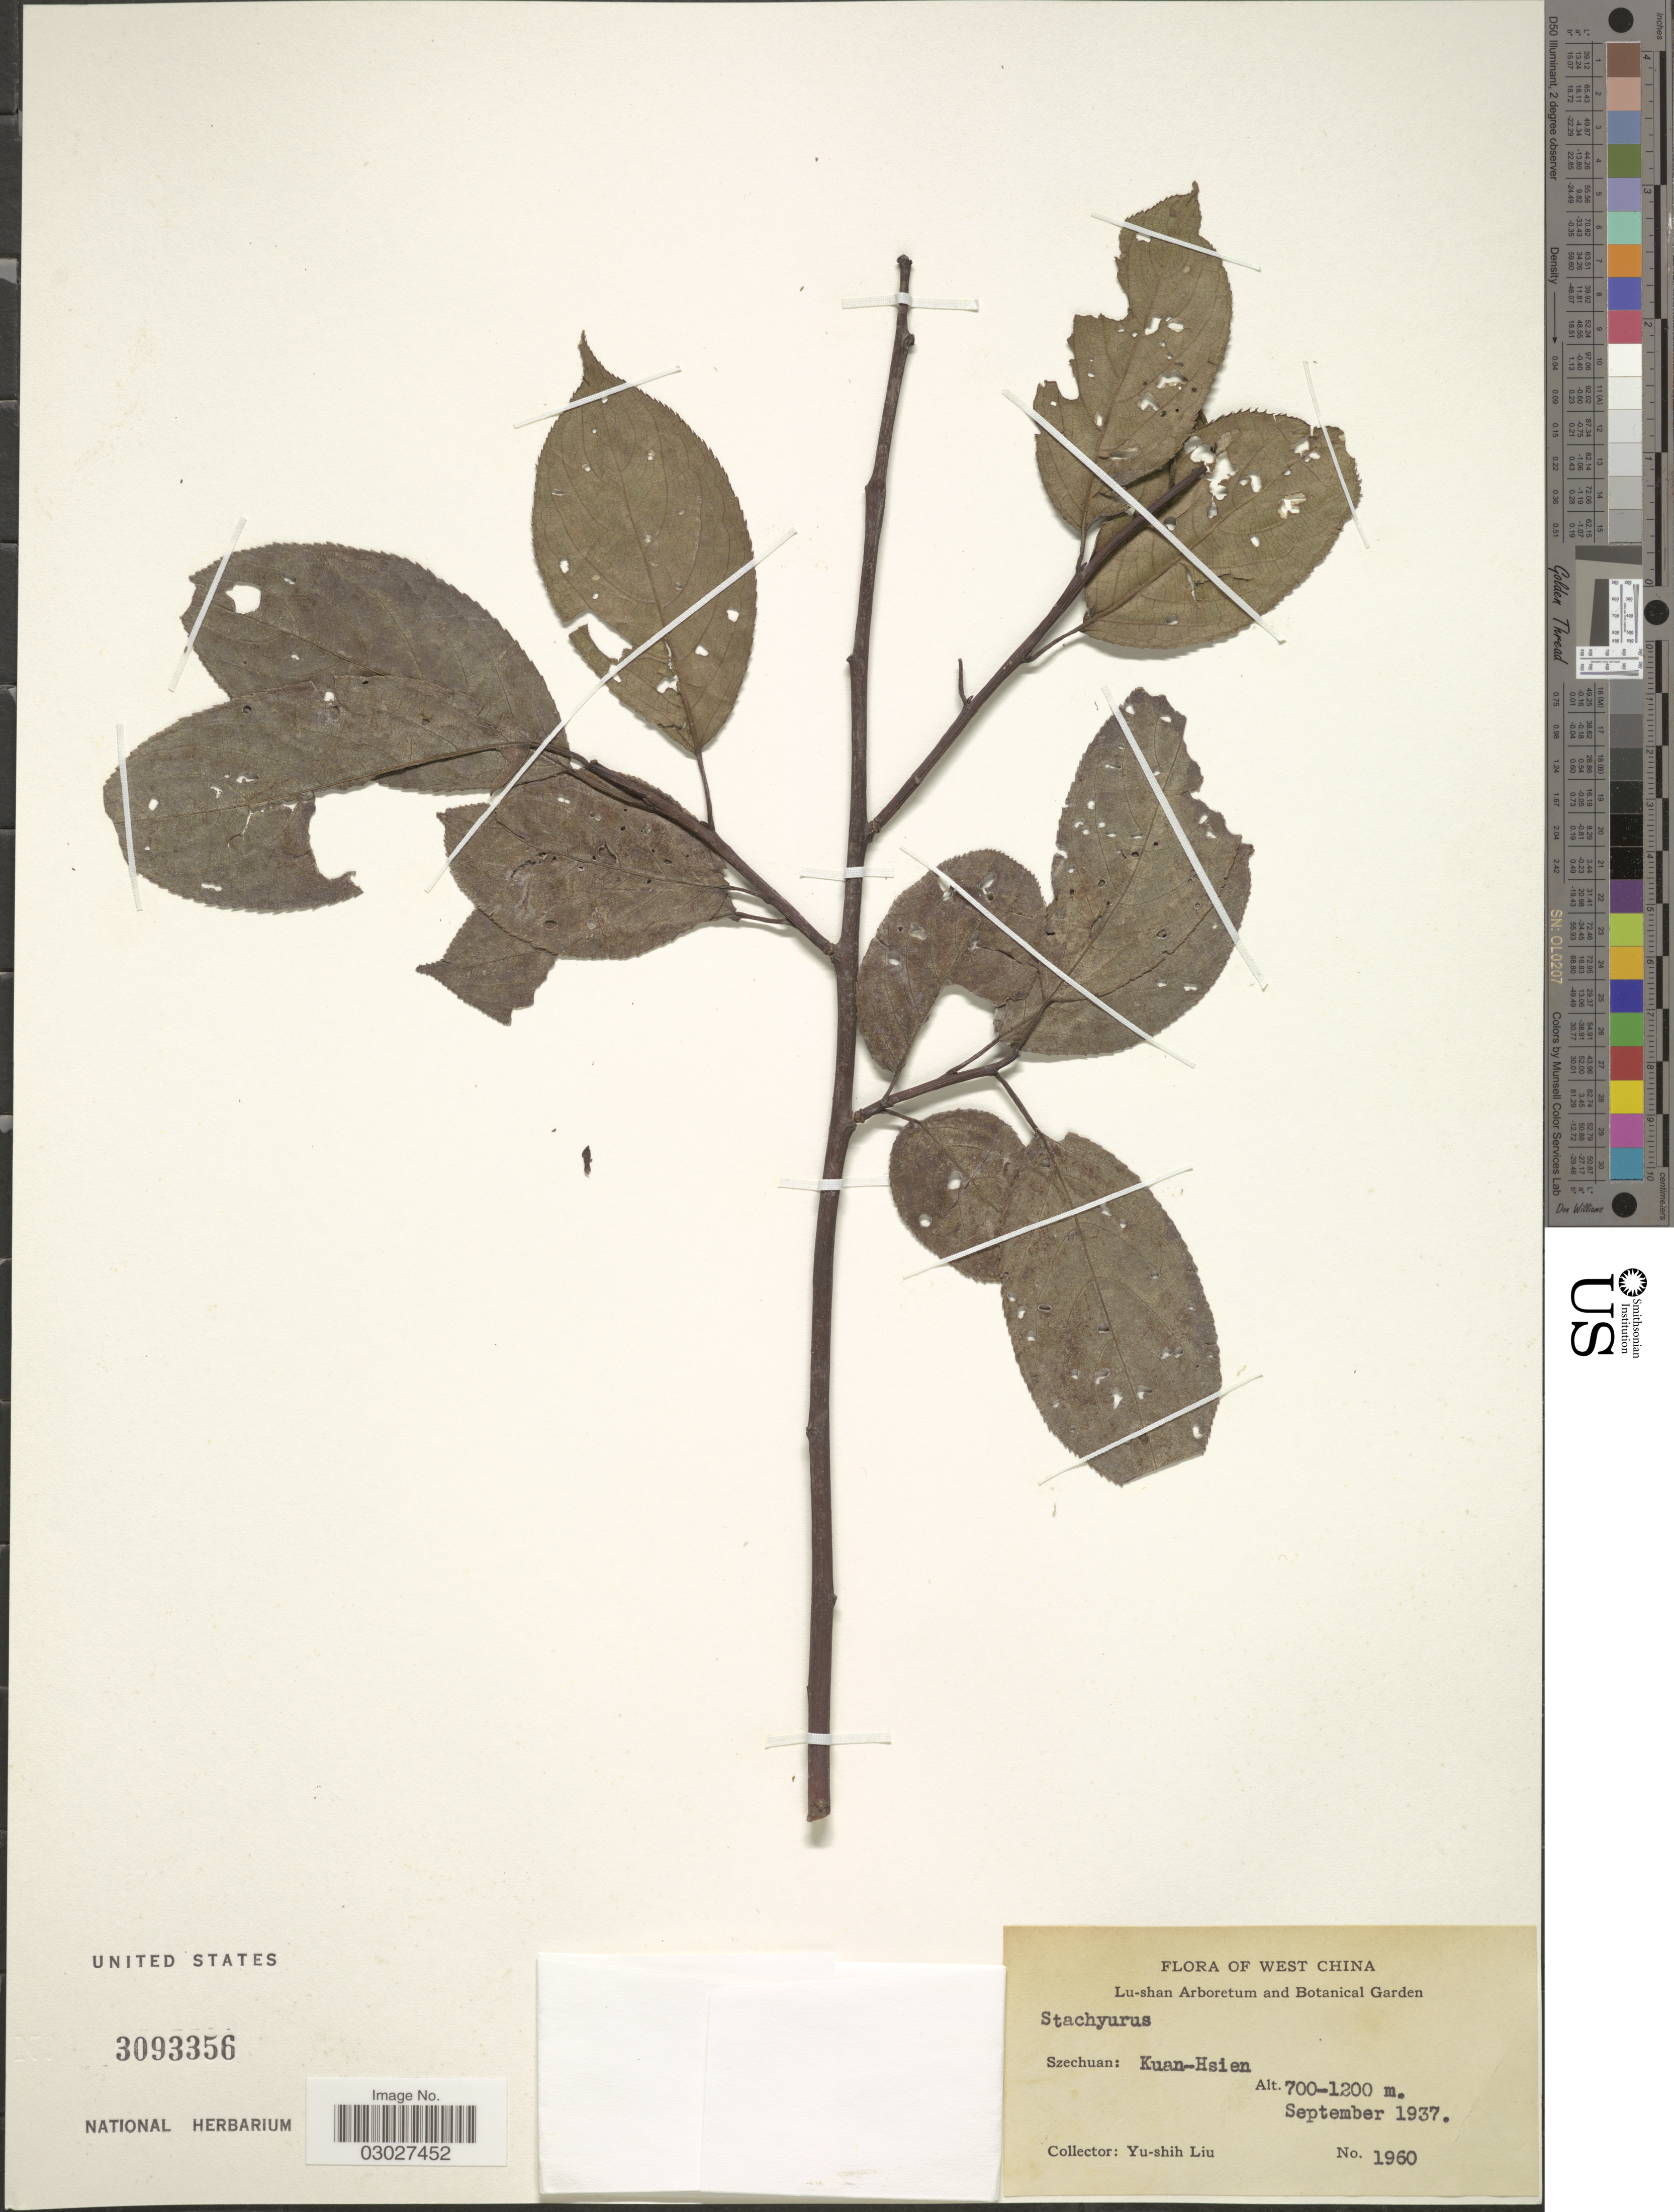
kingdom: Plantae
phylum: Tracheophyta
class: Magnoliopsida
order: Crossosomatales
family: Stachyuraceae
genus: Stachyurus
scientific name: Stachyurus sp.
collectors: L. Yu-shih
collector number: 1960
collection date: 1937-09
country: China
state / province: Sichuan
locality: West China. Szechuan: Kuan-Hsien.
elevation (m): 700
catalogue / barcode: US 3093356